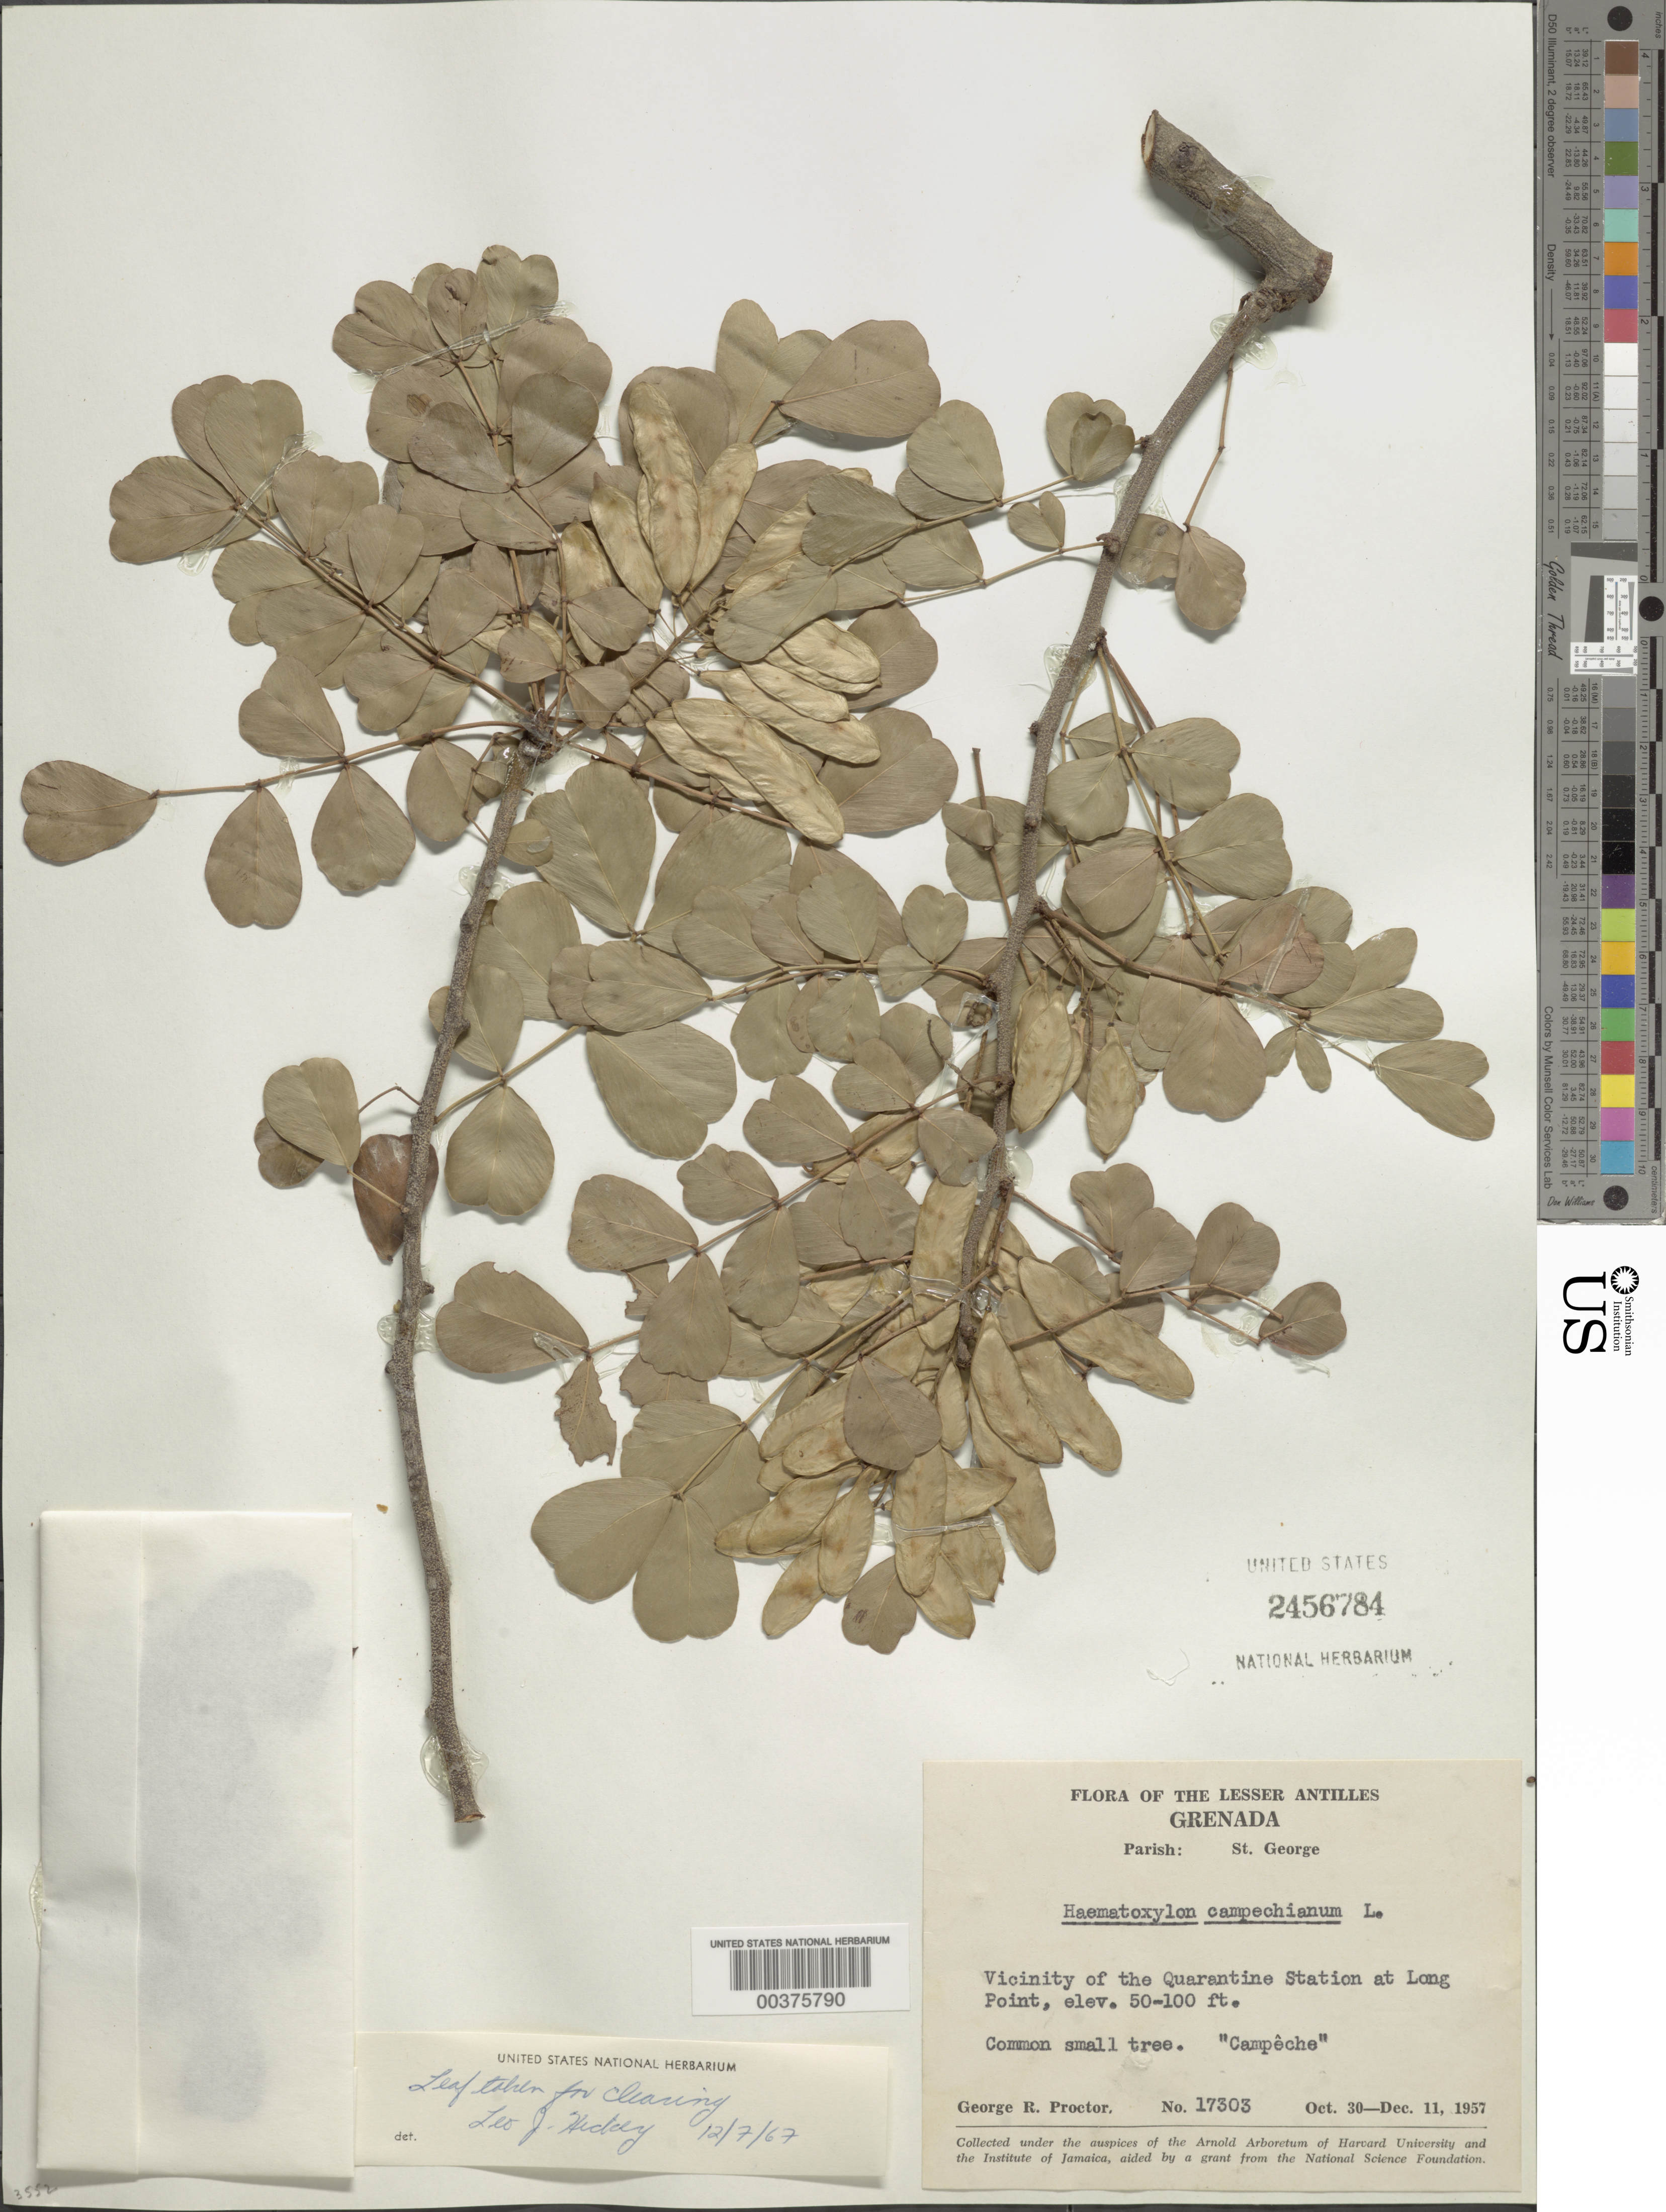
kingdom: Plantae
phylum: Tracheophyta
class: Magnoliopsida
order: Fabales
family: Fabaceae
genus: Haematoxylum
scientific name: Haematoxylum campechianum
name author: L.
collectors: G. R. Proctor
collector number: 17303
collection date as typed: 30 Oct 1957 to 11 Dec 1957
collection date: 1957-10-30/1957-12-11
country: Grenada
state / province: Saint George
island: Grenada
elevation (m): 15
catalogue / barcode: US 2456784